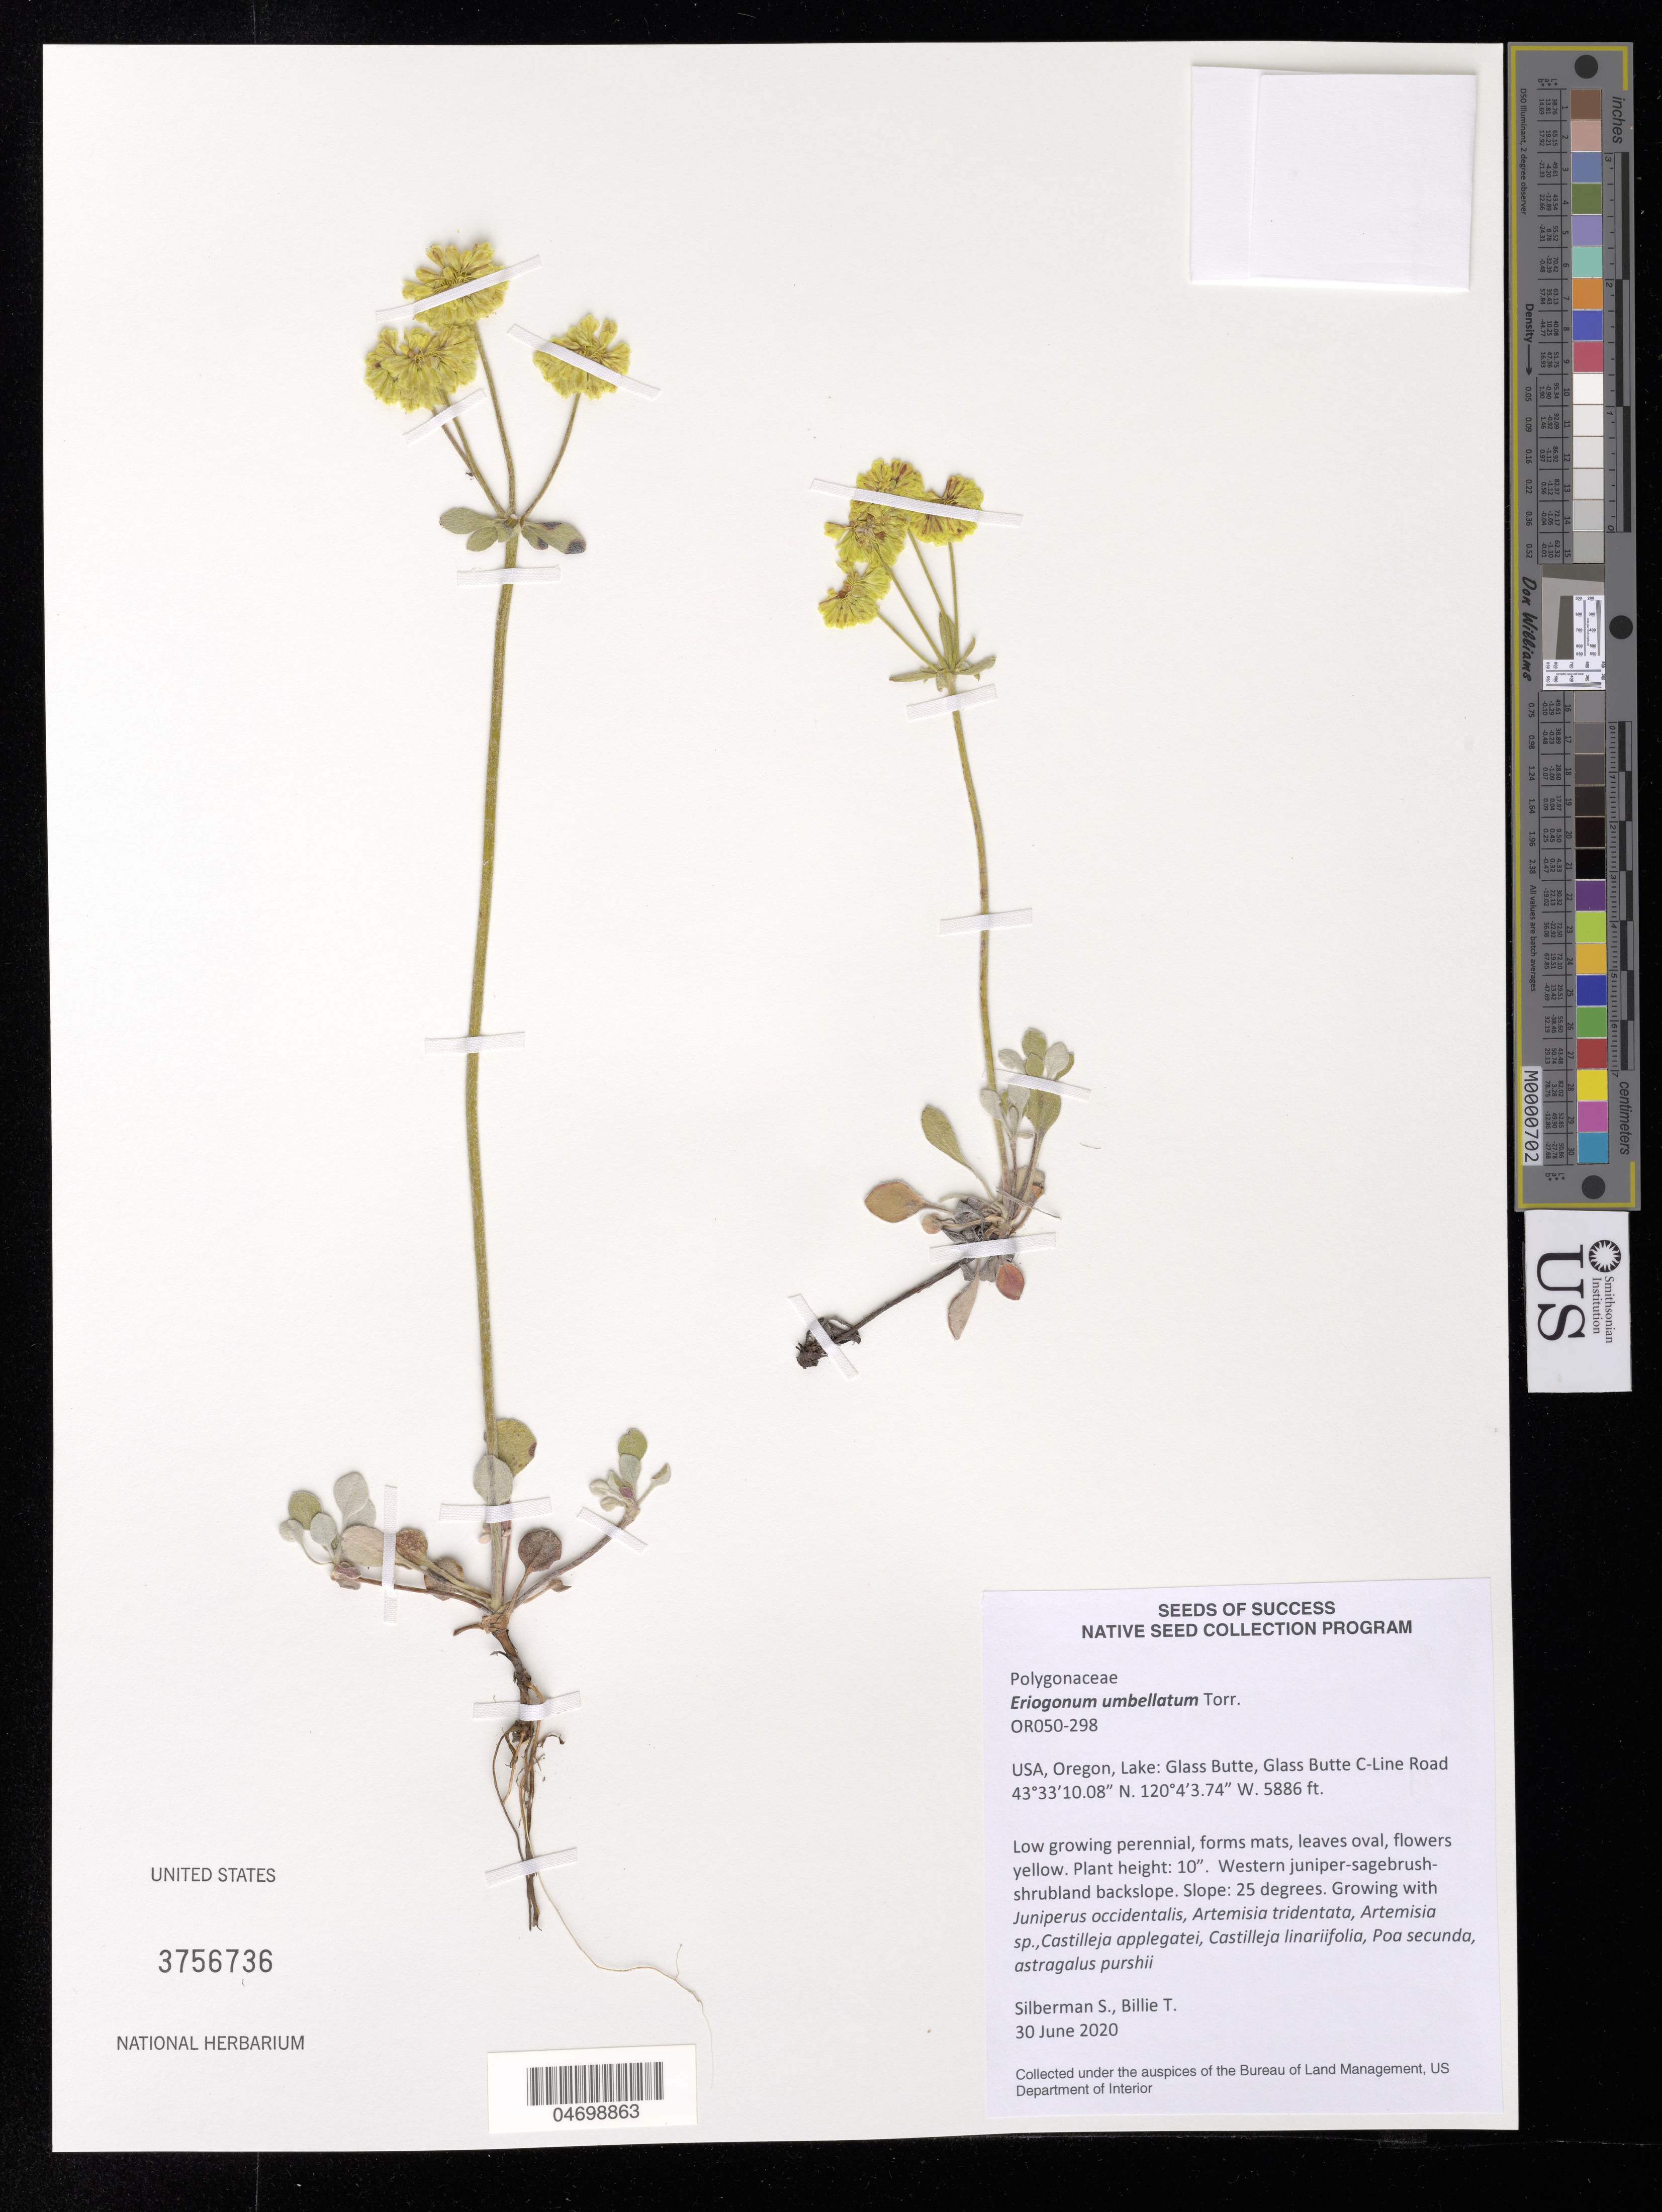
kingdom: Plantae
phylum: Tracheophyta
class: Magnoliopsida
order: Caryophyllales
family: Polygonaceae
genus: Eriogonum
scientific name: Eriogonum umbellatum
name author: Torr.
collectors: S. Silberman & T. Billie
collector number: OR050-298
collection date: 2020-06-30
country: United States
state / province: Oregon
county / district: Lake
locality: Glass Butte, Glass Butte C-Line Road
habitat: Western juniper-sagebrush-shrubland backslope. With Artemisia sp., Juniperus occidentalis, Poa secunda, etc.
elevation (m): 1794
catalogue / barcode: US 3756736